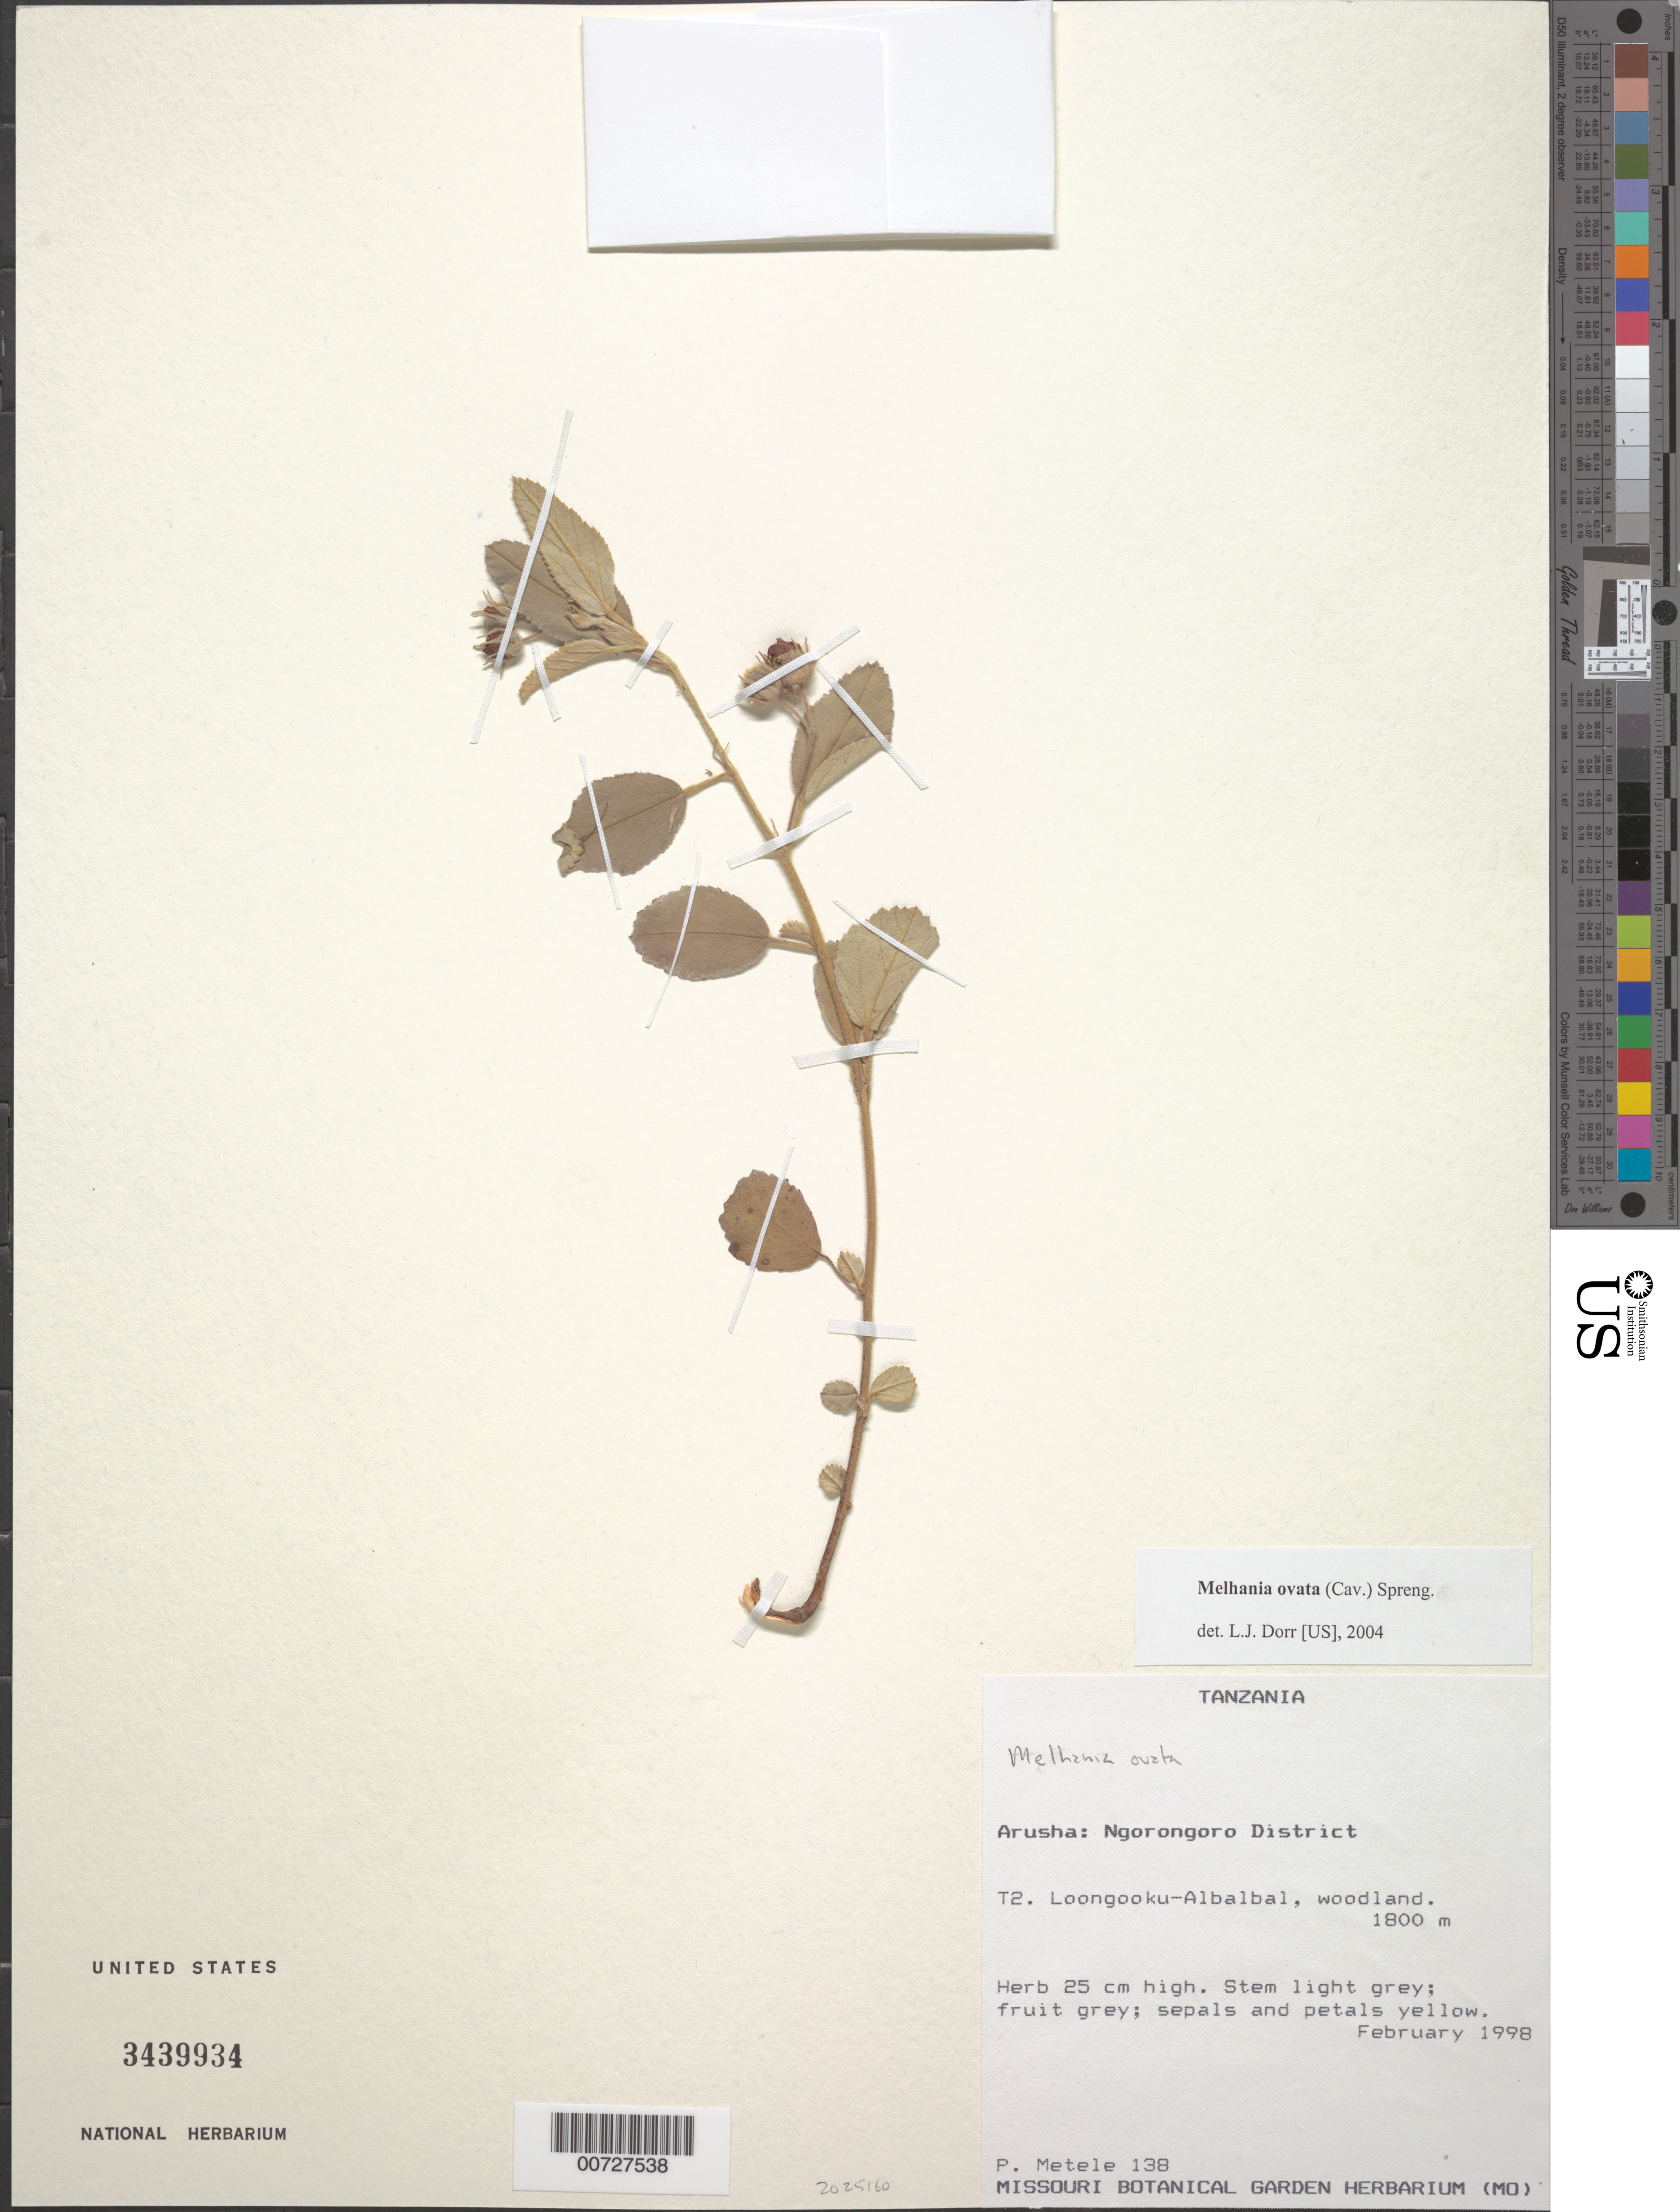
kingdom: Plantae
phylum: Tracheophyta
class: Magnoliopsida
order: Malvales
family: Malvaceae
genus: Melhania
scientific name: Melhania ovata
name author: (Cav.) Spreng.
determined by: Dorr, L. J., (BOT), Smithsonian Institution - National Museum of Natural History (UNITED STATES)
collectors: P. Metele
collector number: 138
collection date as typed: Feb 1998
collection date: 1998-02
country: Tanzania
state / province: Arusha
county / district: Ngorongoro District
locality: T2. Loongooku-Albalbal.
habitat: Woodland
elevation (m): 1800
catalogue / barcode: US 3439934